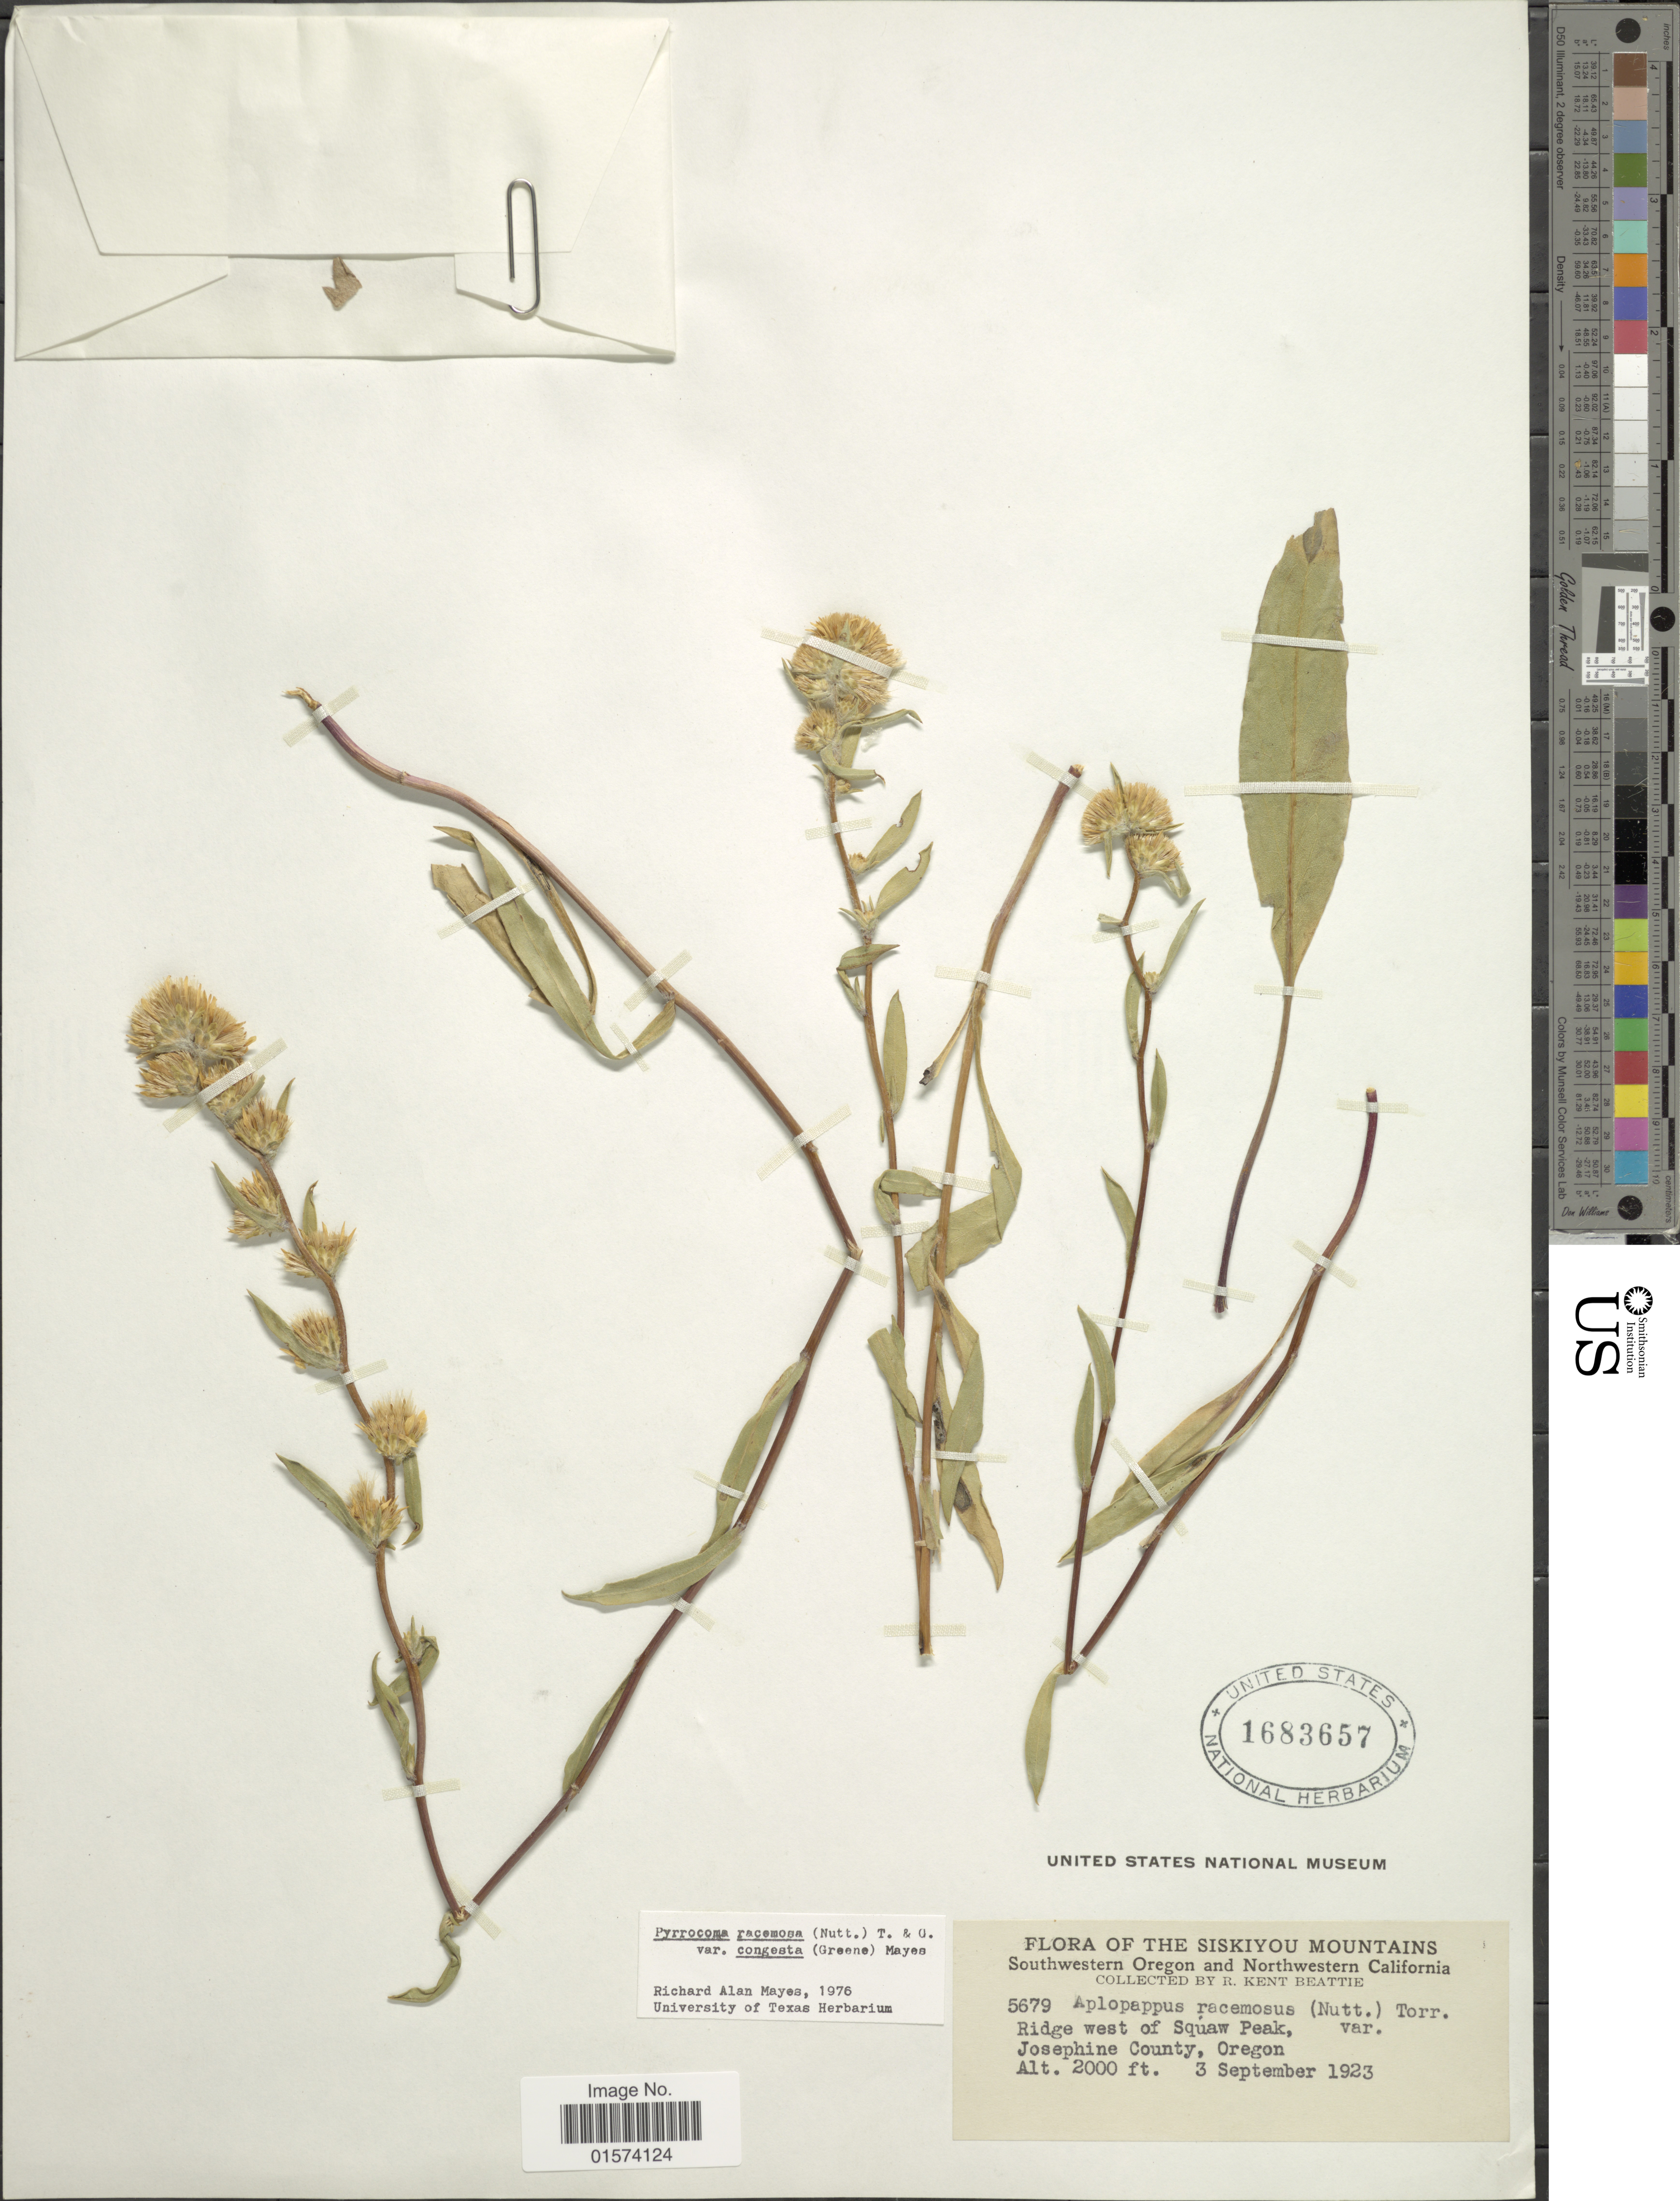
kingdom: Plantae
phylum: Tracheophyta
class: Magnoliopsida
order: Asterales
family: Asteraceae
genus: Pyrrocoma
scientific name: Pyrrocoma racemosa var. congesta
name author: Mayes ex & D.J. Keil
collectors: R. K. Beattie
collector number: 5679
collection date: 1923-09-03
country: United States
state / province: Oregon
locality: Siskiyou Mountains, Southwestern Oregon, Ridge west of Squaw Peak, Josephine County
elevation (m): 610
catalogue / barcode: US 1683657